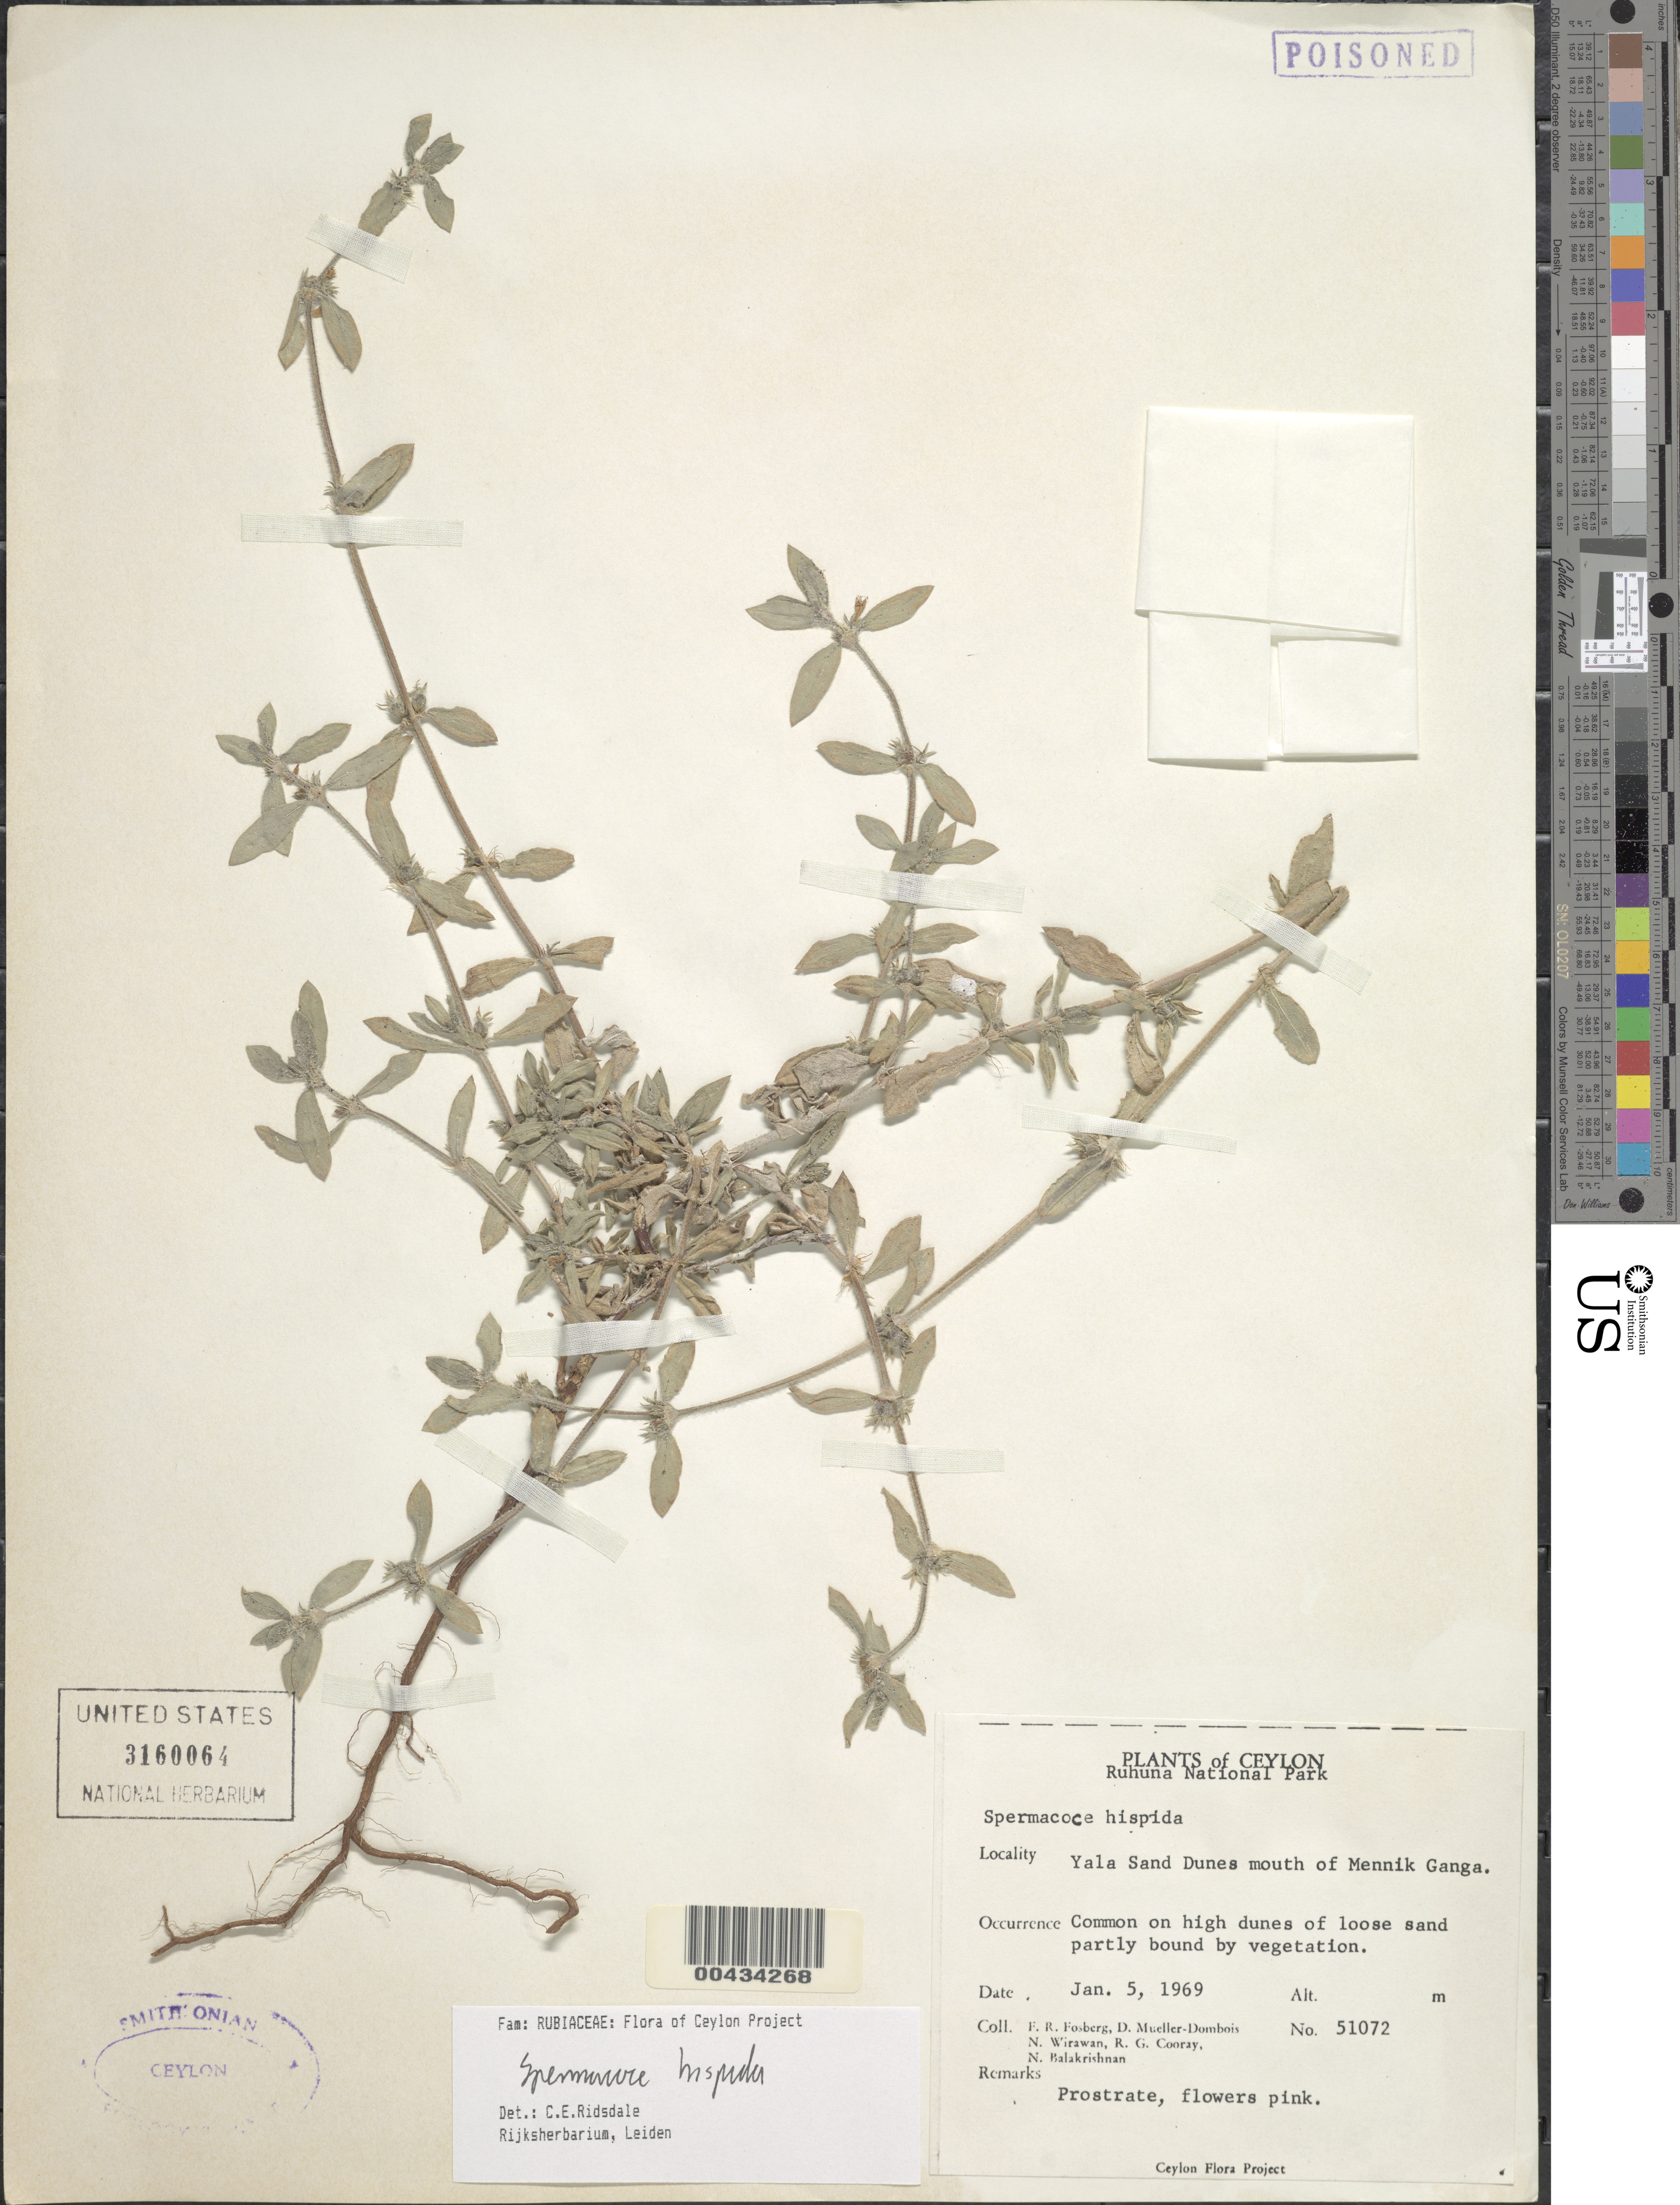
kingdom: Plantae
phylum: Tracheophyta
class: Magnoliopsida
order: Gentianales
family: Rubiaceae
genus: Spermacoce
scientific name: Spermacoce hispida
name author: L.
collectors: F. R. Fosberg, D. Mueller-Dombois & N. Wirawan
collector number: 51072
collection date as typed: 05 Jan 1969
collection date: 1969-01-05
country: Sri Lanka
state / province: Southern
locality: Ruhuna Natl Park, Yala Sand Dunes, mouth of Mennik Ganga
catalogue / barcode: US 3160064